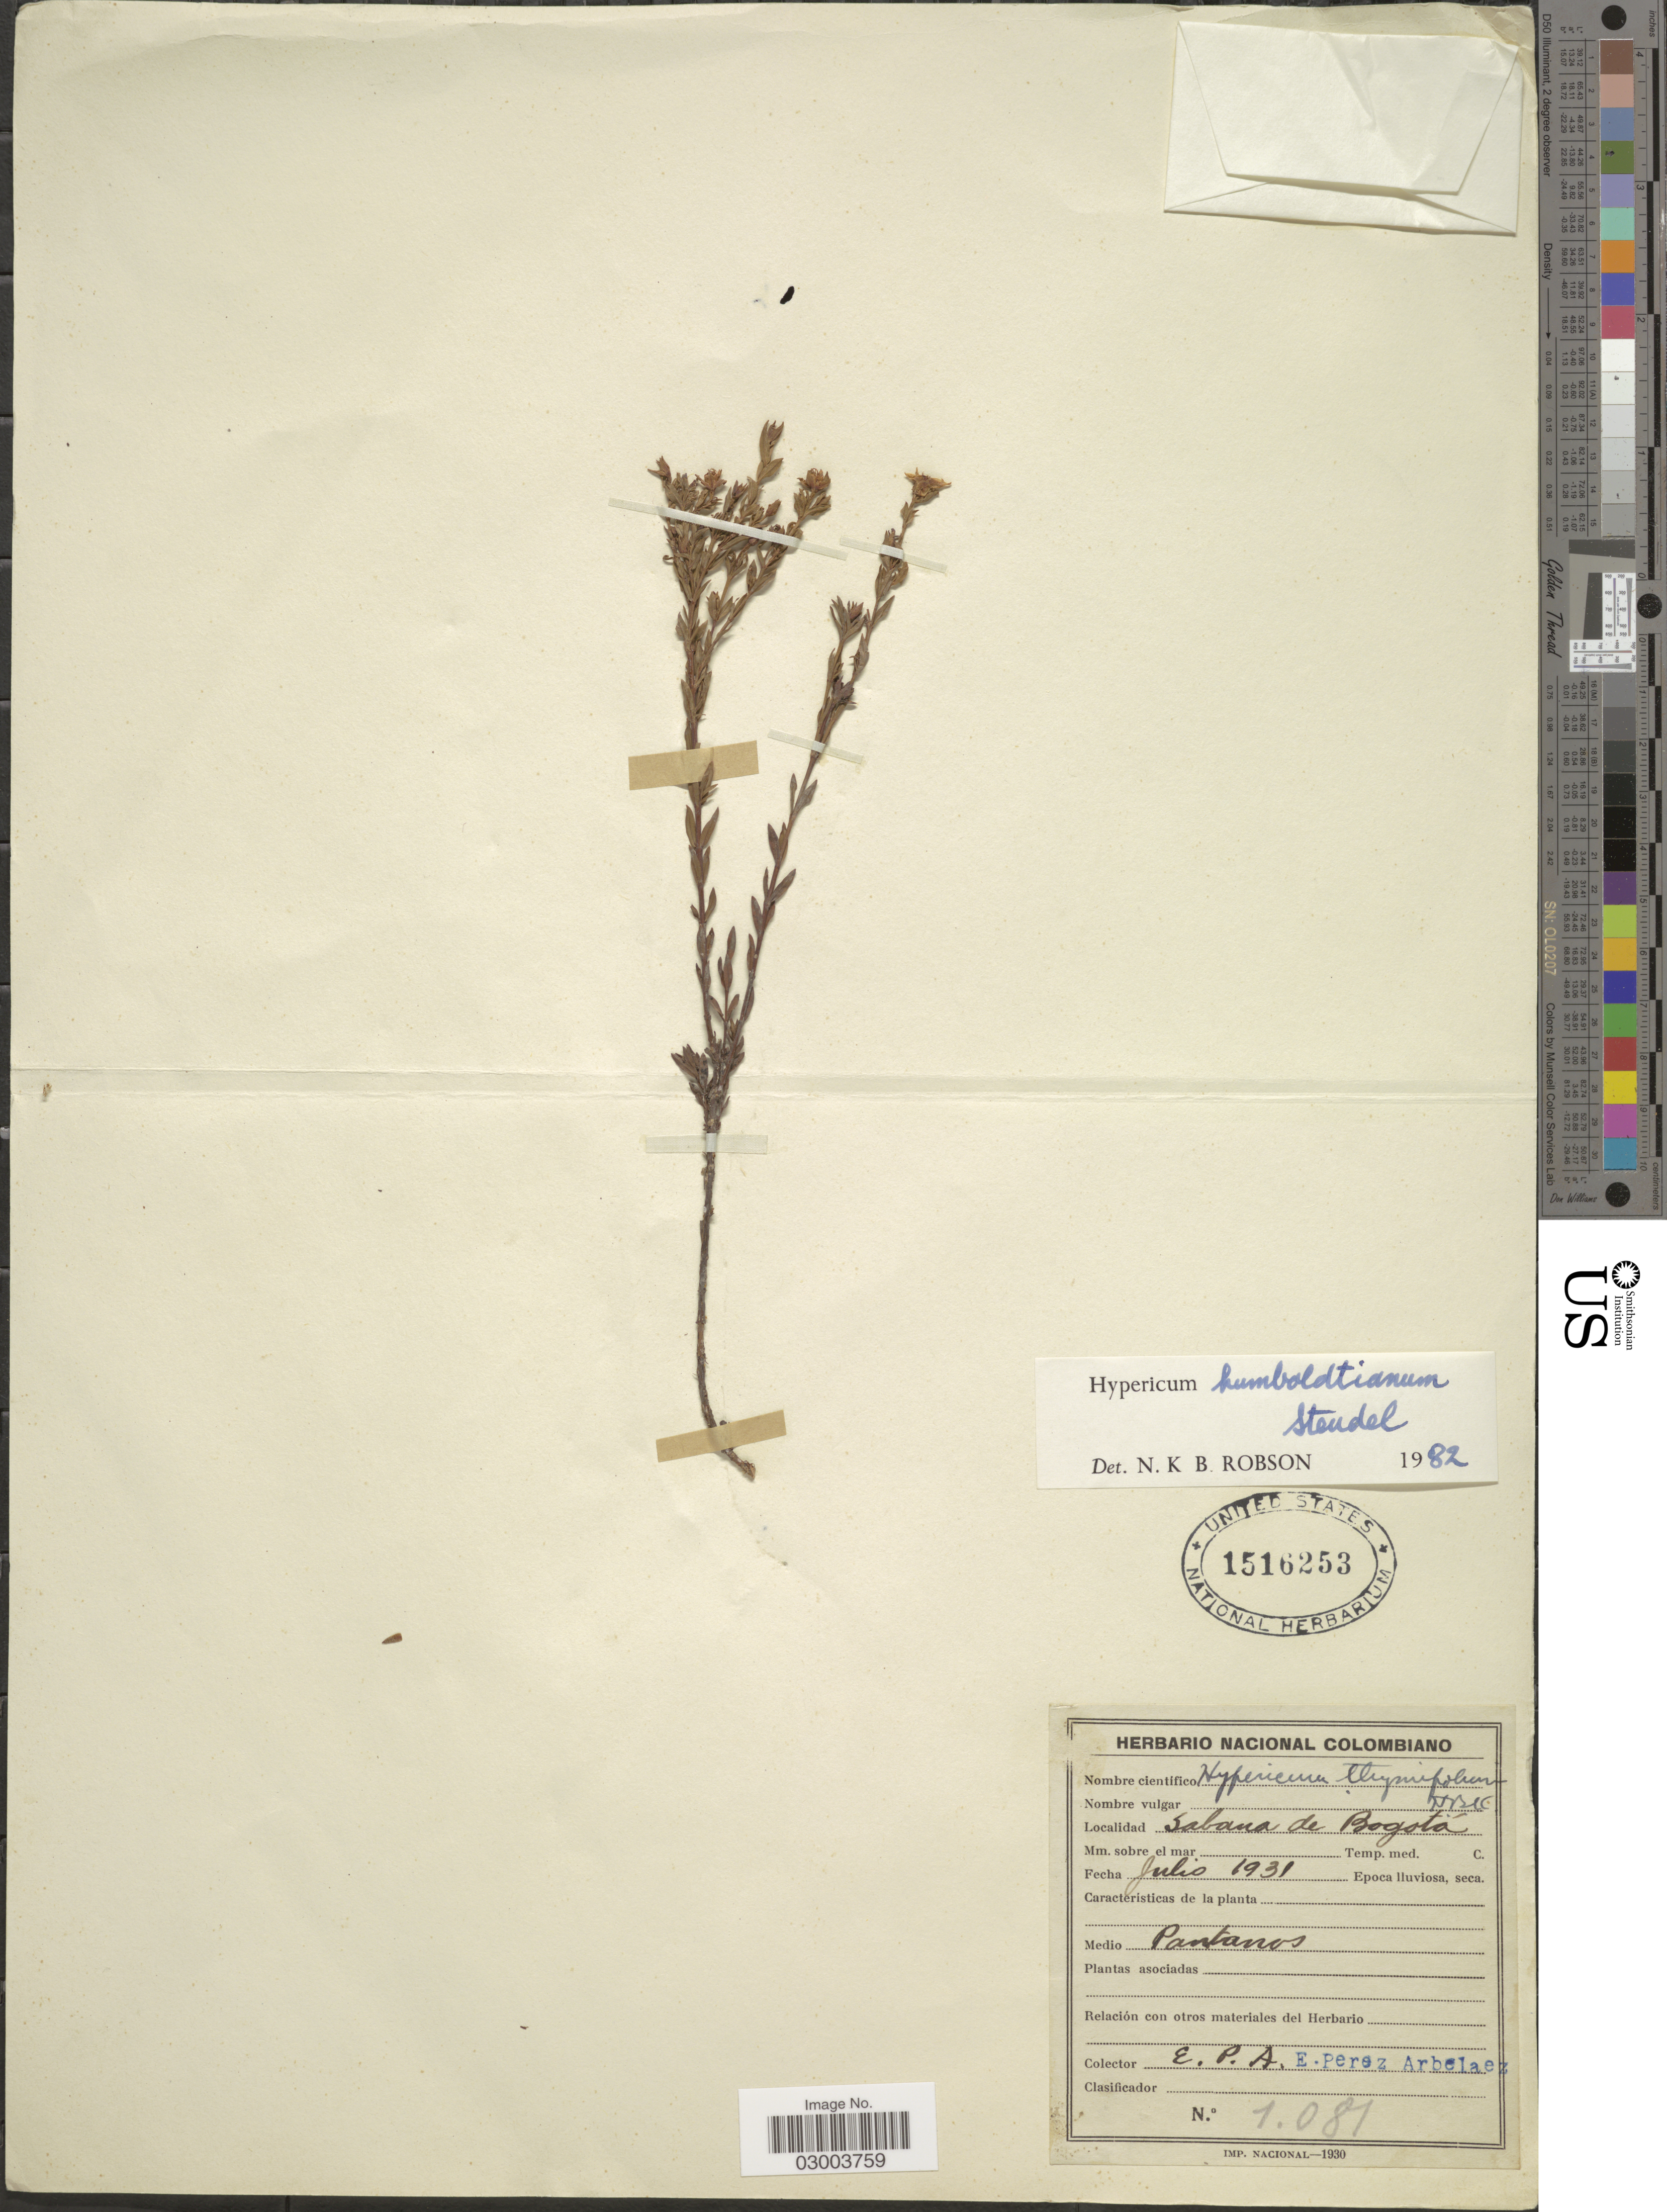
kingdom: Plantae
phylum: Tracheophyta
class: Magnoliopsida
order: Malpighiales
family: Hypericaceae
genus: Hypericum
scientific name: Hypericum humboldtianum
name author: Steud.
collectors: E. Pérez Arbeláez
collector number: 1081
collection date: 1931-07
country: Colombia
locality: Sabana de Bogotá.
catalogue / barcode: US 1516253